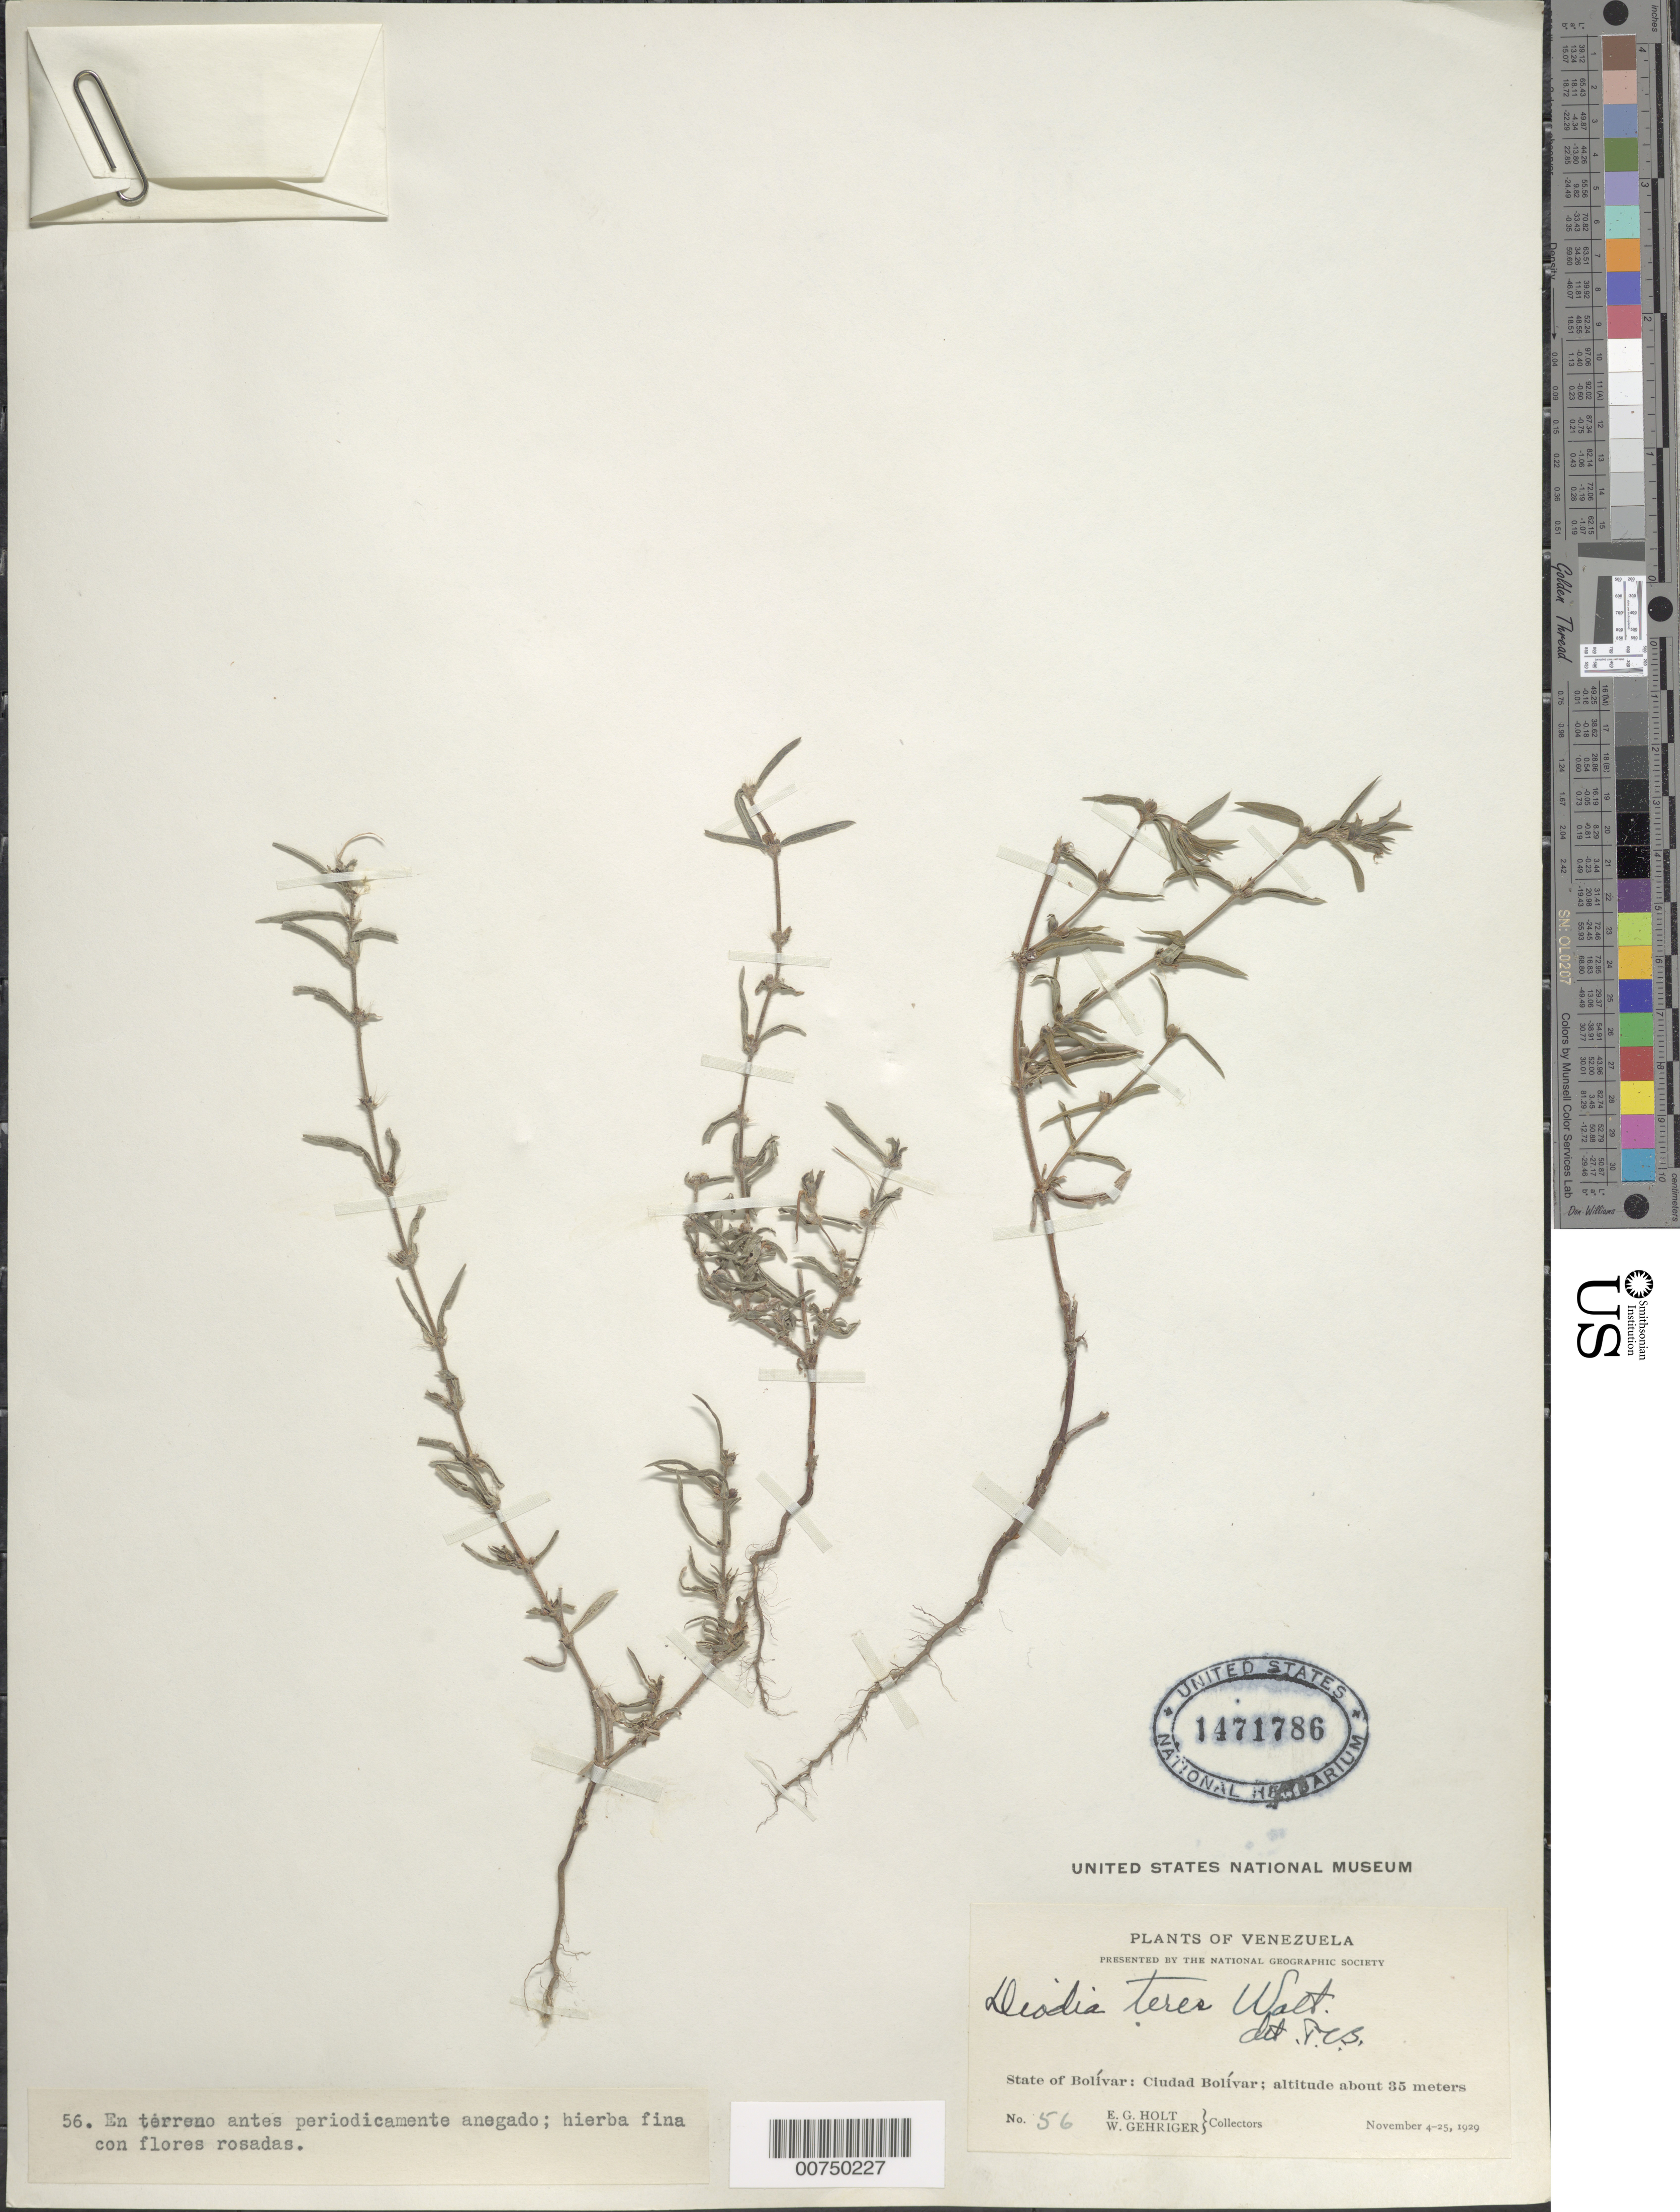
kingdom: Plantae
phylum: Tracheophyta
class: Magnoliopsida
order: Gentianales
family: Rubiaceae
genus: Diodia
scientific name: Diodia teres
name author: Walter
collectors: E. Holt & W. Gehriger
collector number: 56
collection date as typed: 4-Nov-29 to 25-Nov-29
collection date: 1929-11-04/1929-11-25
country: Venezuela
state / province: Bolívar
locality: Ciudad Bolívar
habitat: Terrano antes periodicamente anegado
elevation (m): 35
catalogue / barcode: US 1471786